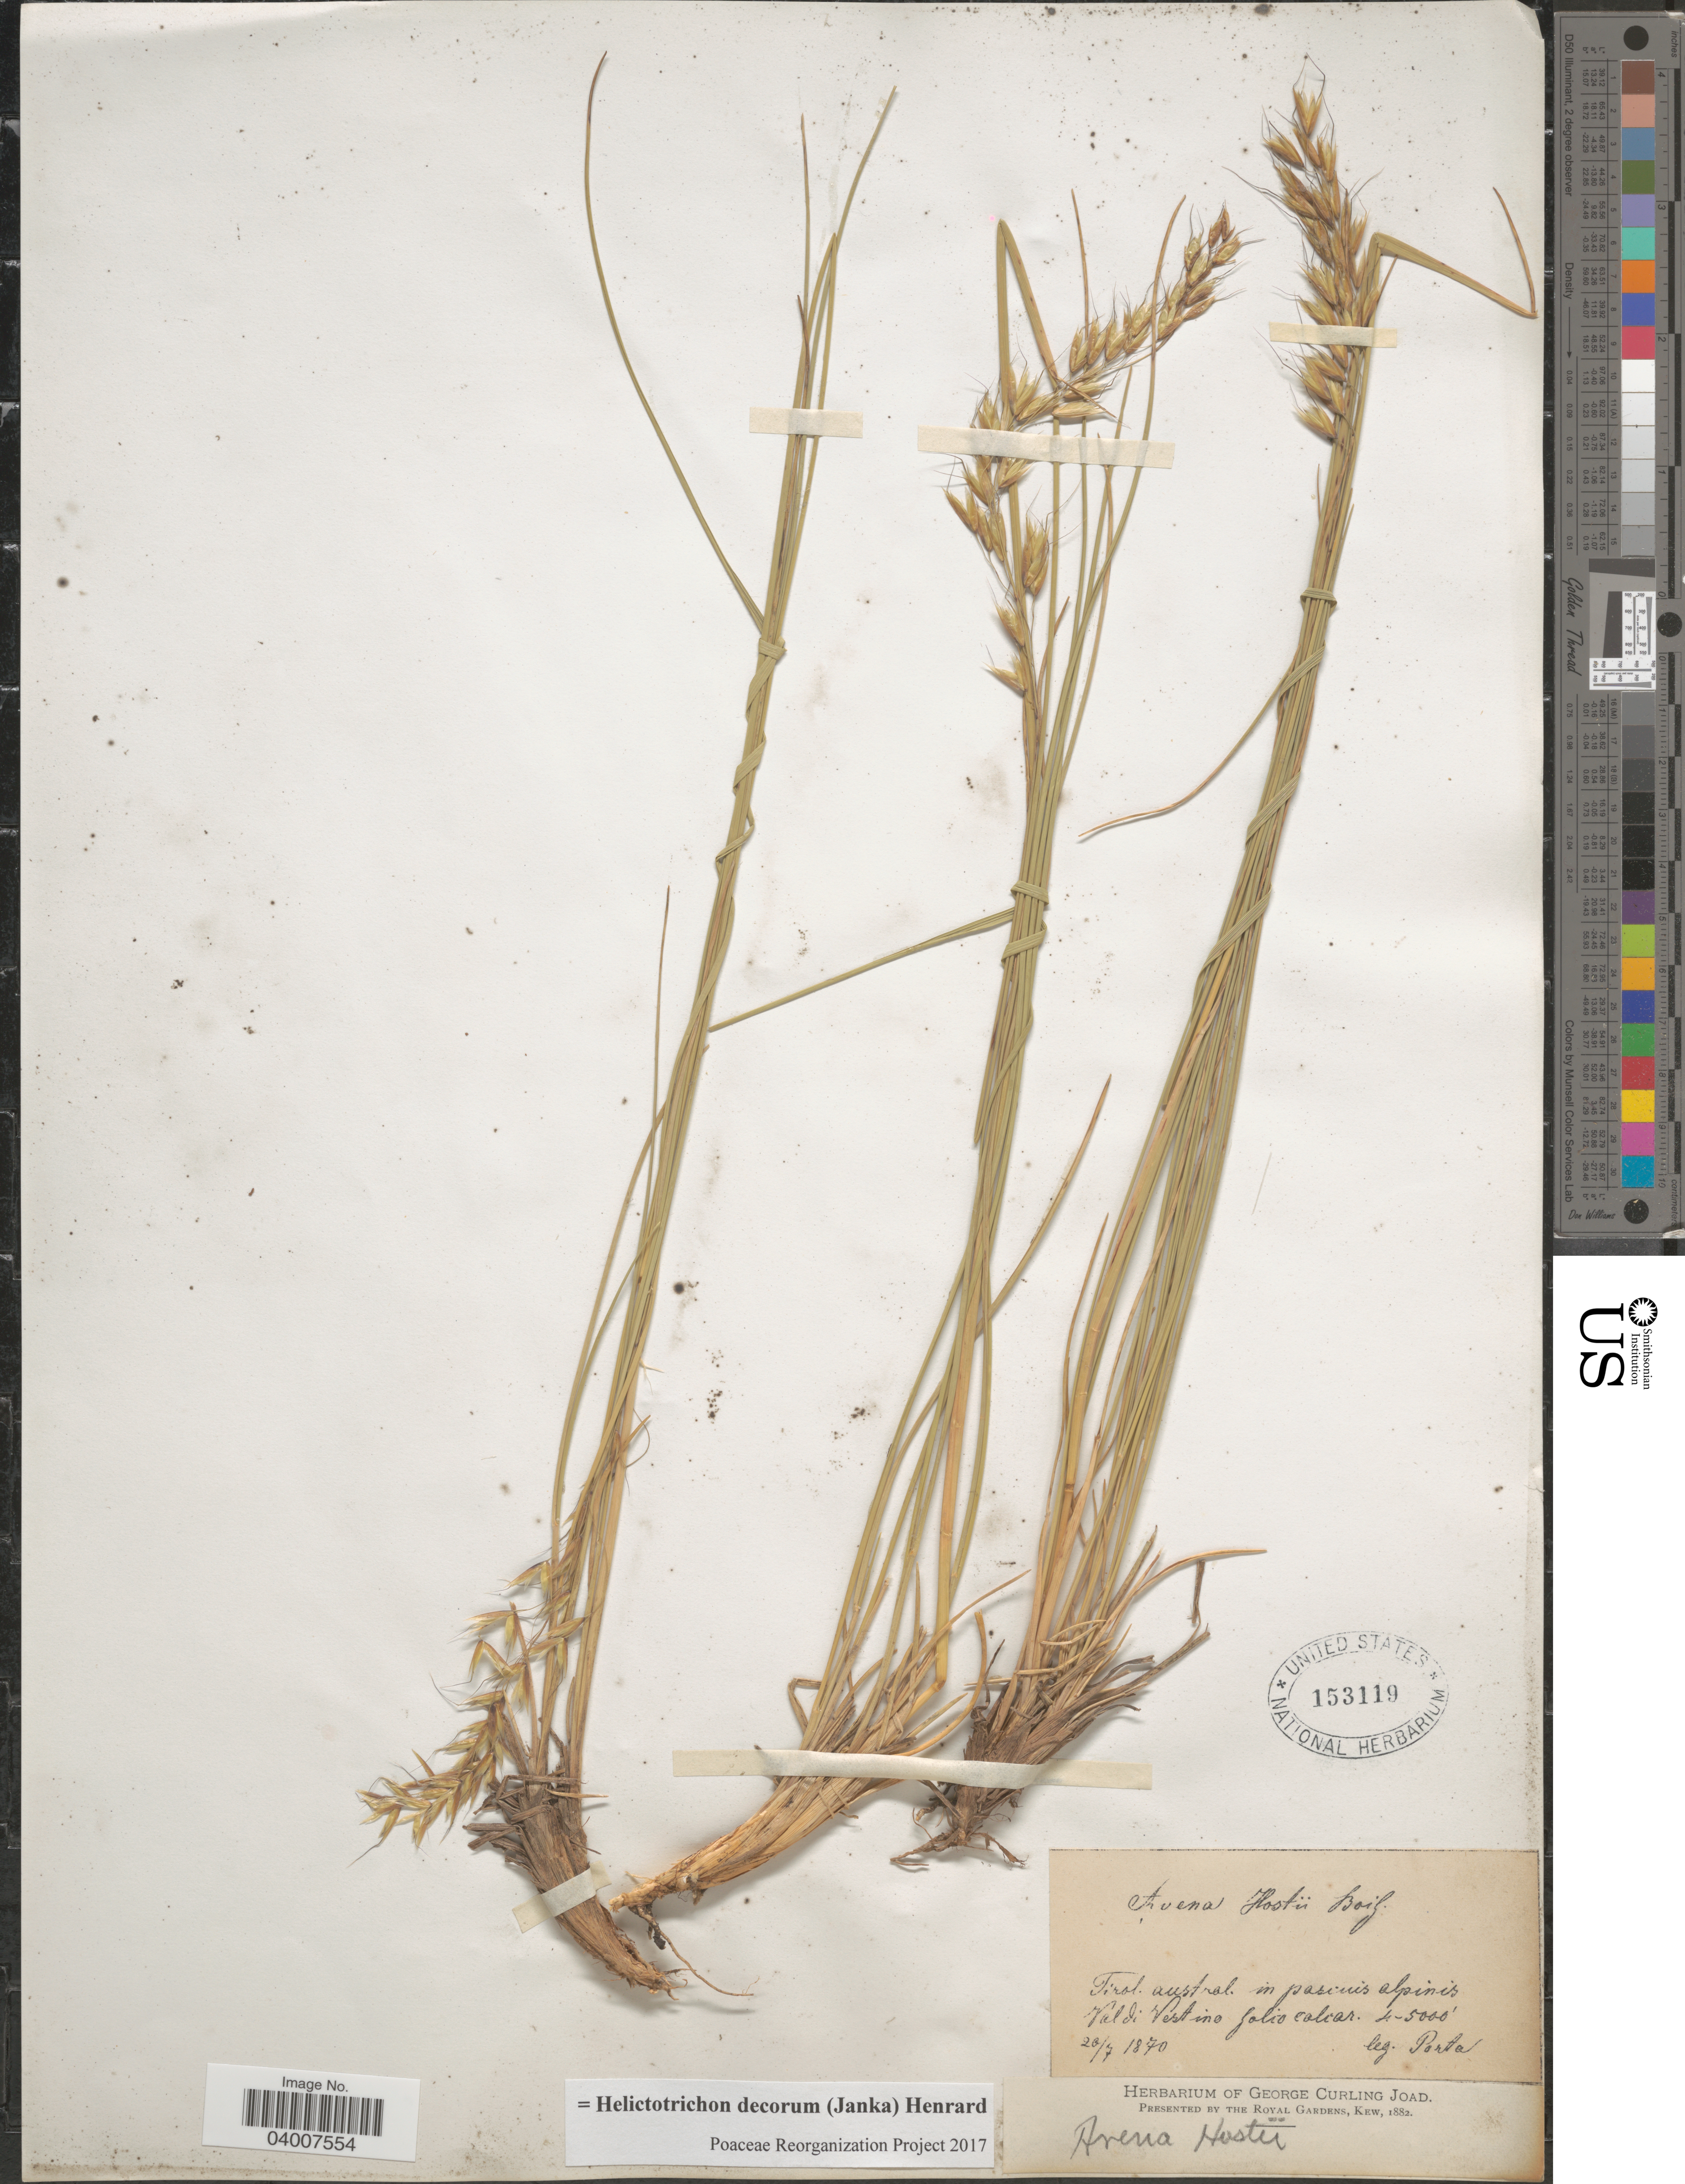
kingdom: Plantae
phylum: Tracheophyta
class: Liliopsida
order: Poales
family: Poaceae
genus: Helictotrichon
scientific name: Helictotrichon decorum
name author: (Janka) Henr.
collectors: -- Porta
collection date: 1870-07-20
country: Italy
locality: Tirol austral. in pascuis alpinis Val di Vestino galio calcar.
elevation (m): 1219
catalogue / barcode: US 153119